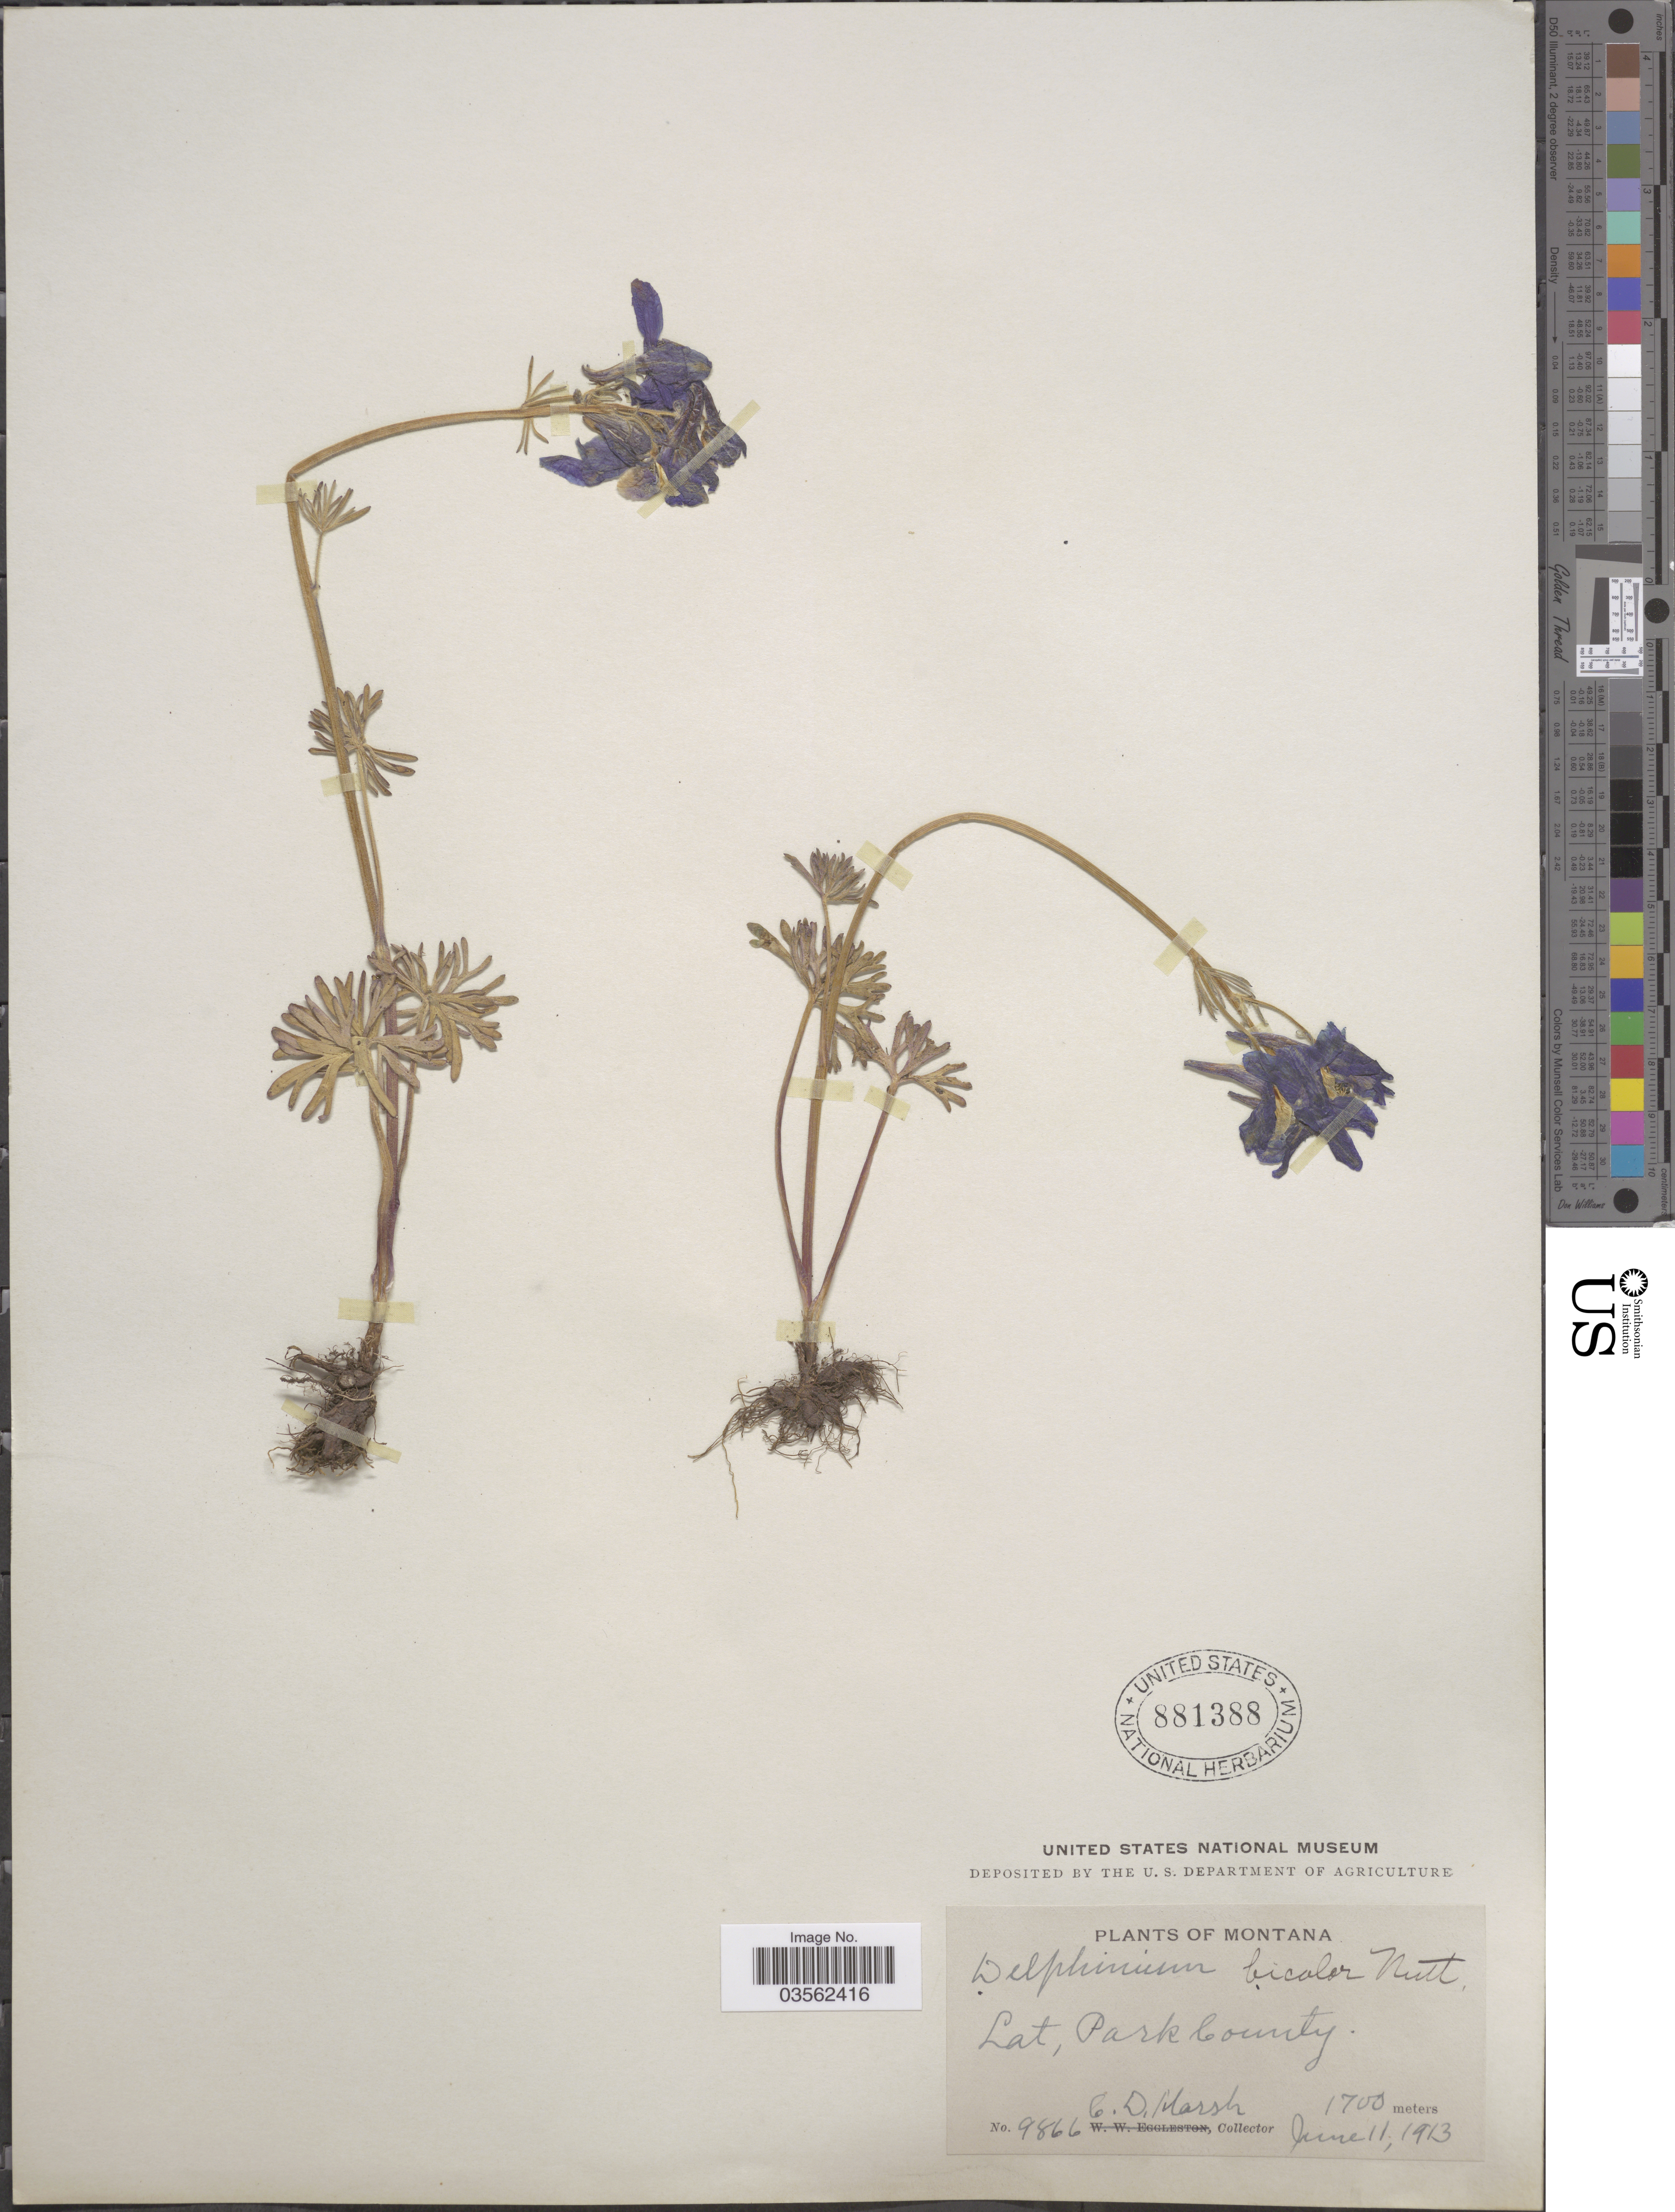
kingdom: Plantae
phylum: Tracheophyta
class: Magnoliopsida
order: Ranunculales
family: Ranunculaceae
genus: Delphinium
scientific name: Delphinium bicolor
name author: Nutt.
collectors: C. D. Marsh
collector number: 9866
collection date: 1913-06-11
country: United States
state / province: Montana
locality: Lat, Park County.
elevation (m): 1700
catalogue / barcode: US 881388